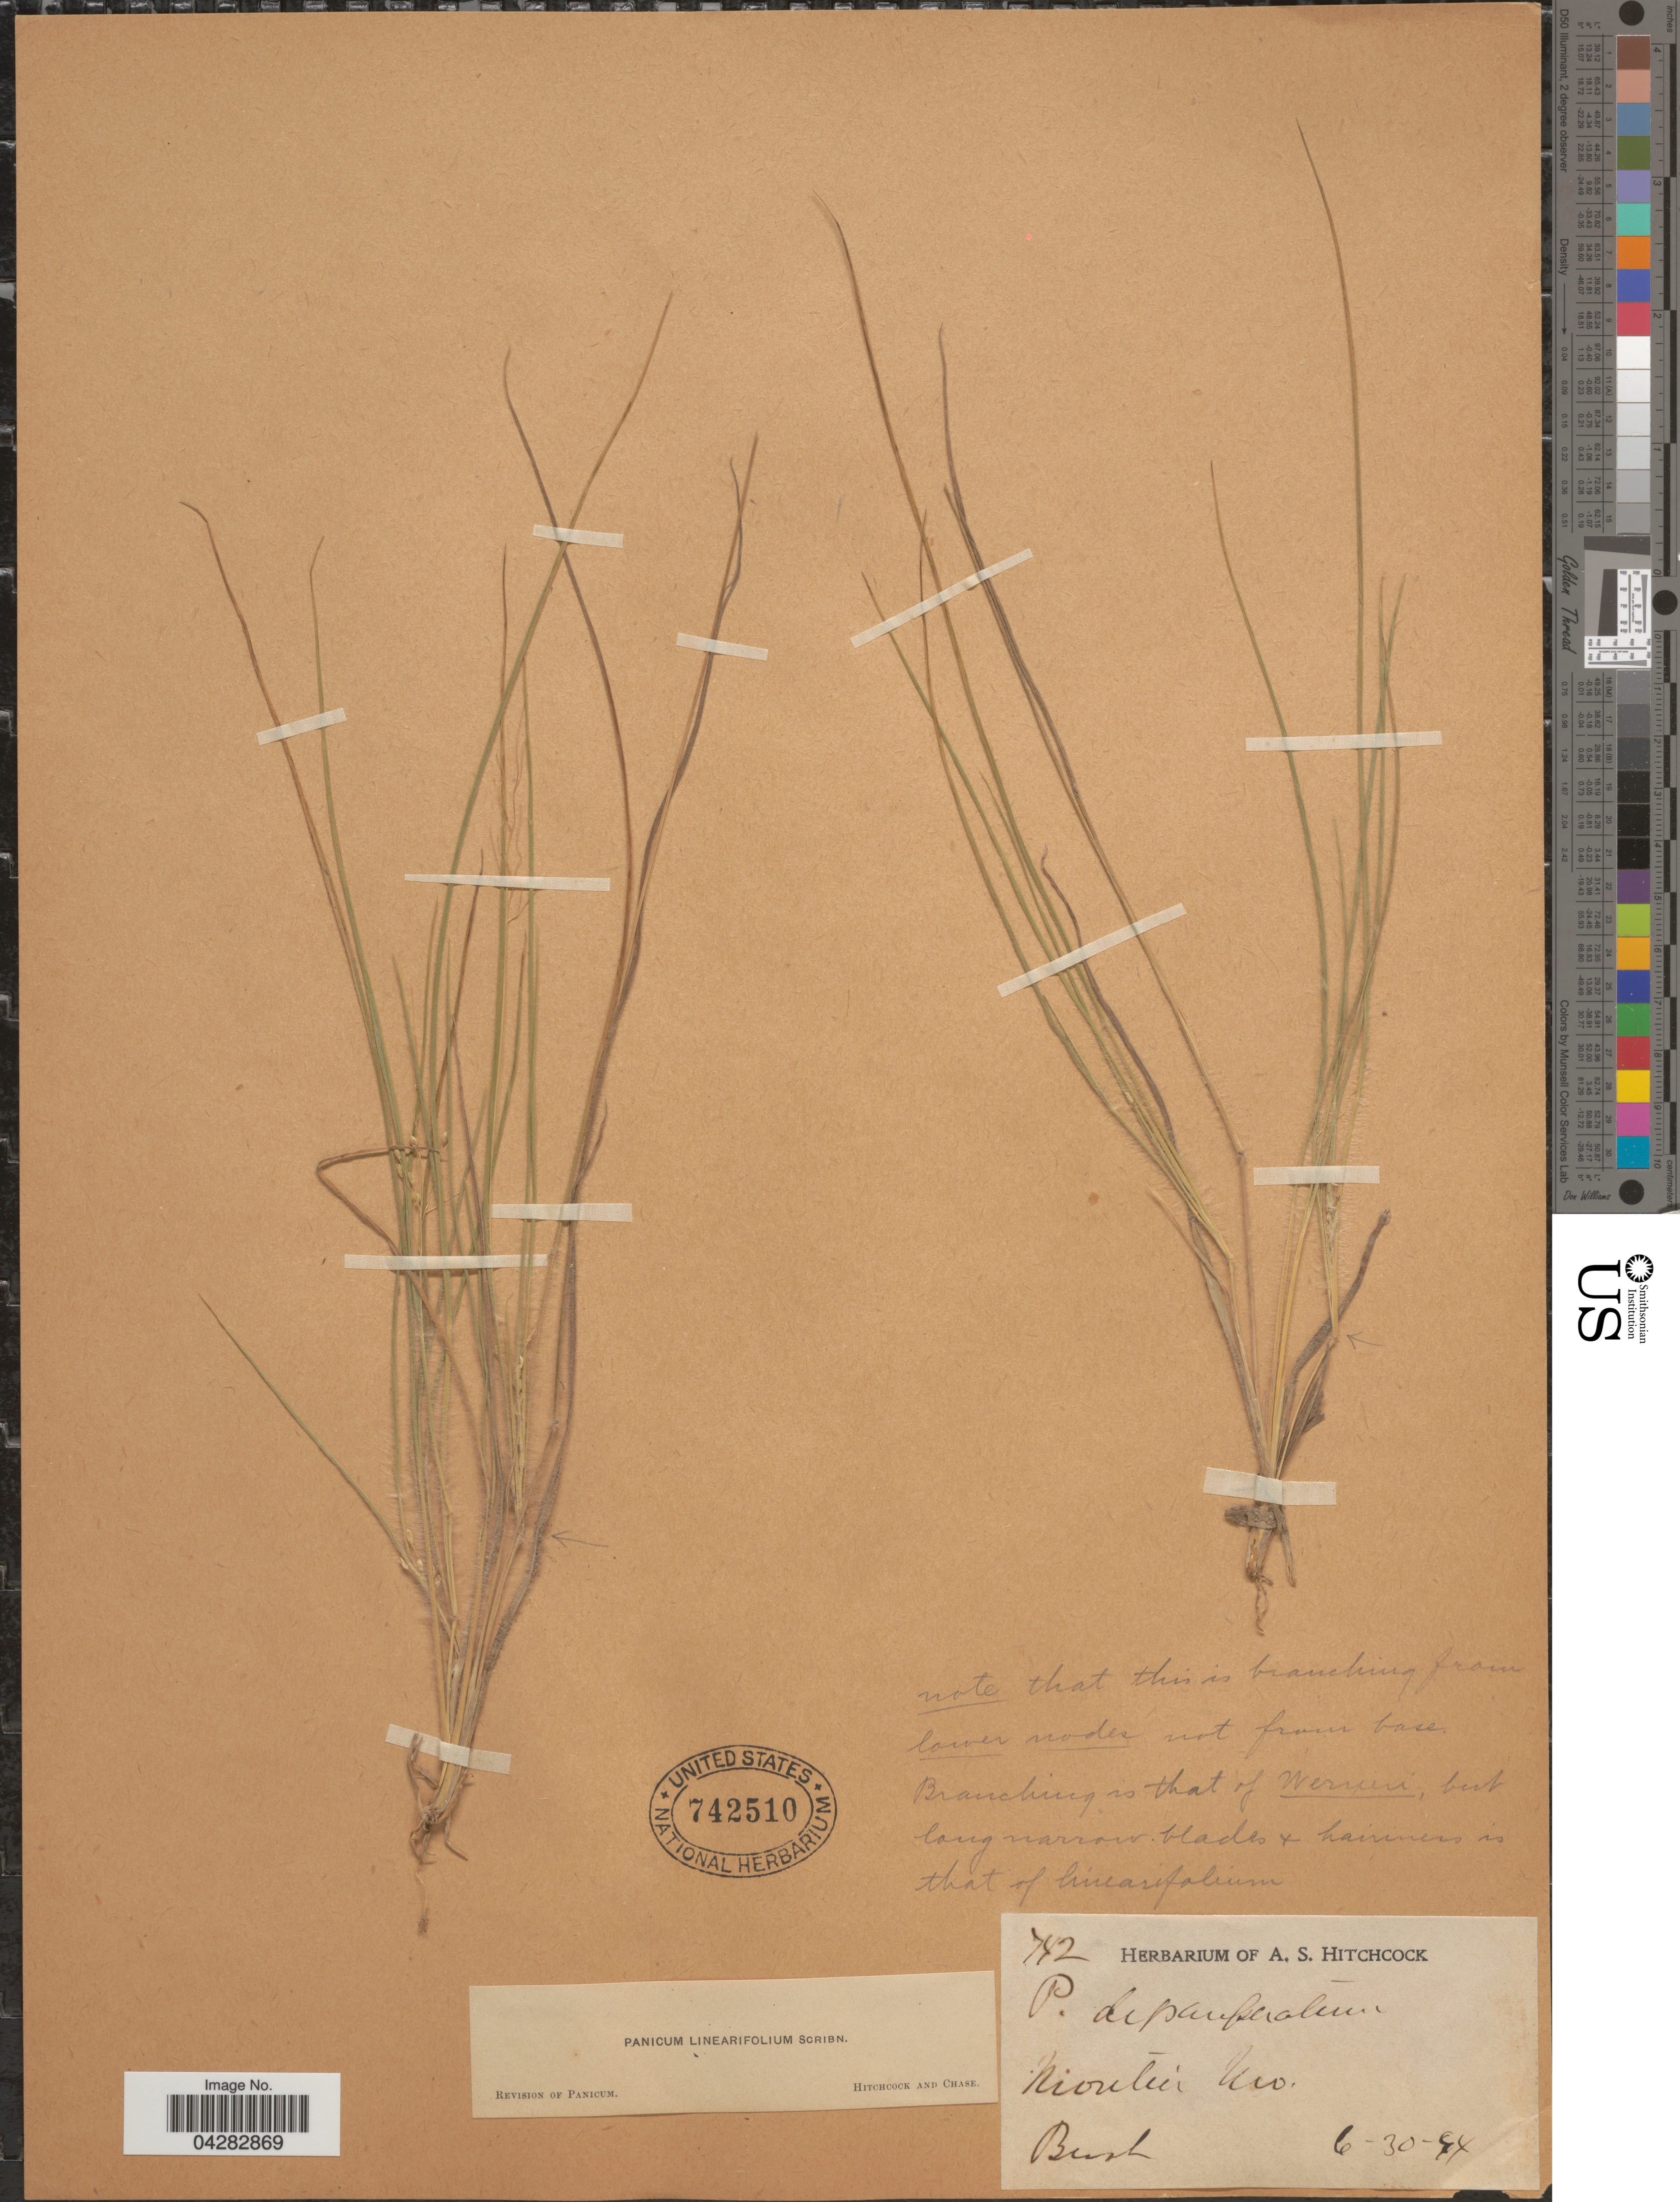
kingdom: Plantae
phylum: Tracheophyta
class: Liliopsida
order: Poales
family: Poaceae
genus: Dichanthelium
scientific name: Dichanthelium linearifolium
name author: (Scribn.) Gould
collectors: -- Bush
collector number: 742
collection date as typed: Transcribed d/m/y: 30/6/94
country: United States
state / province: Missouri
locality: Nioulier [interpreted].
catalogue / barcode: US 742510